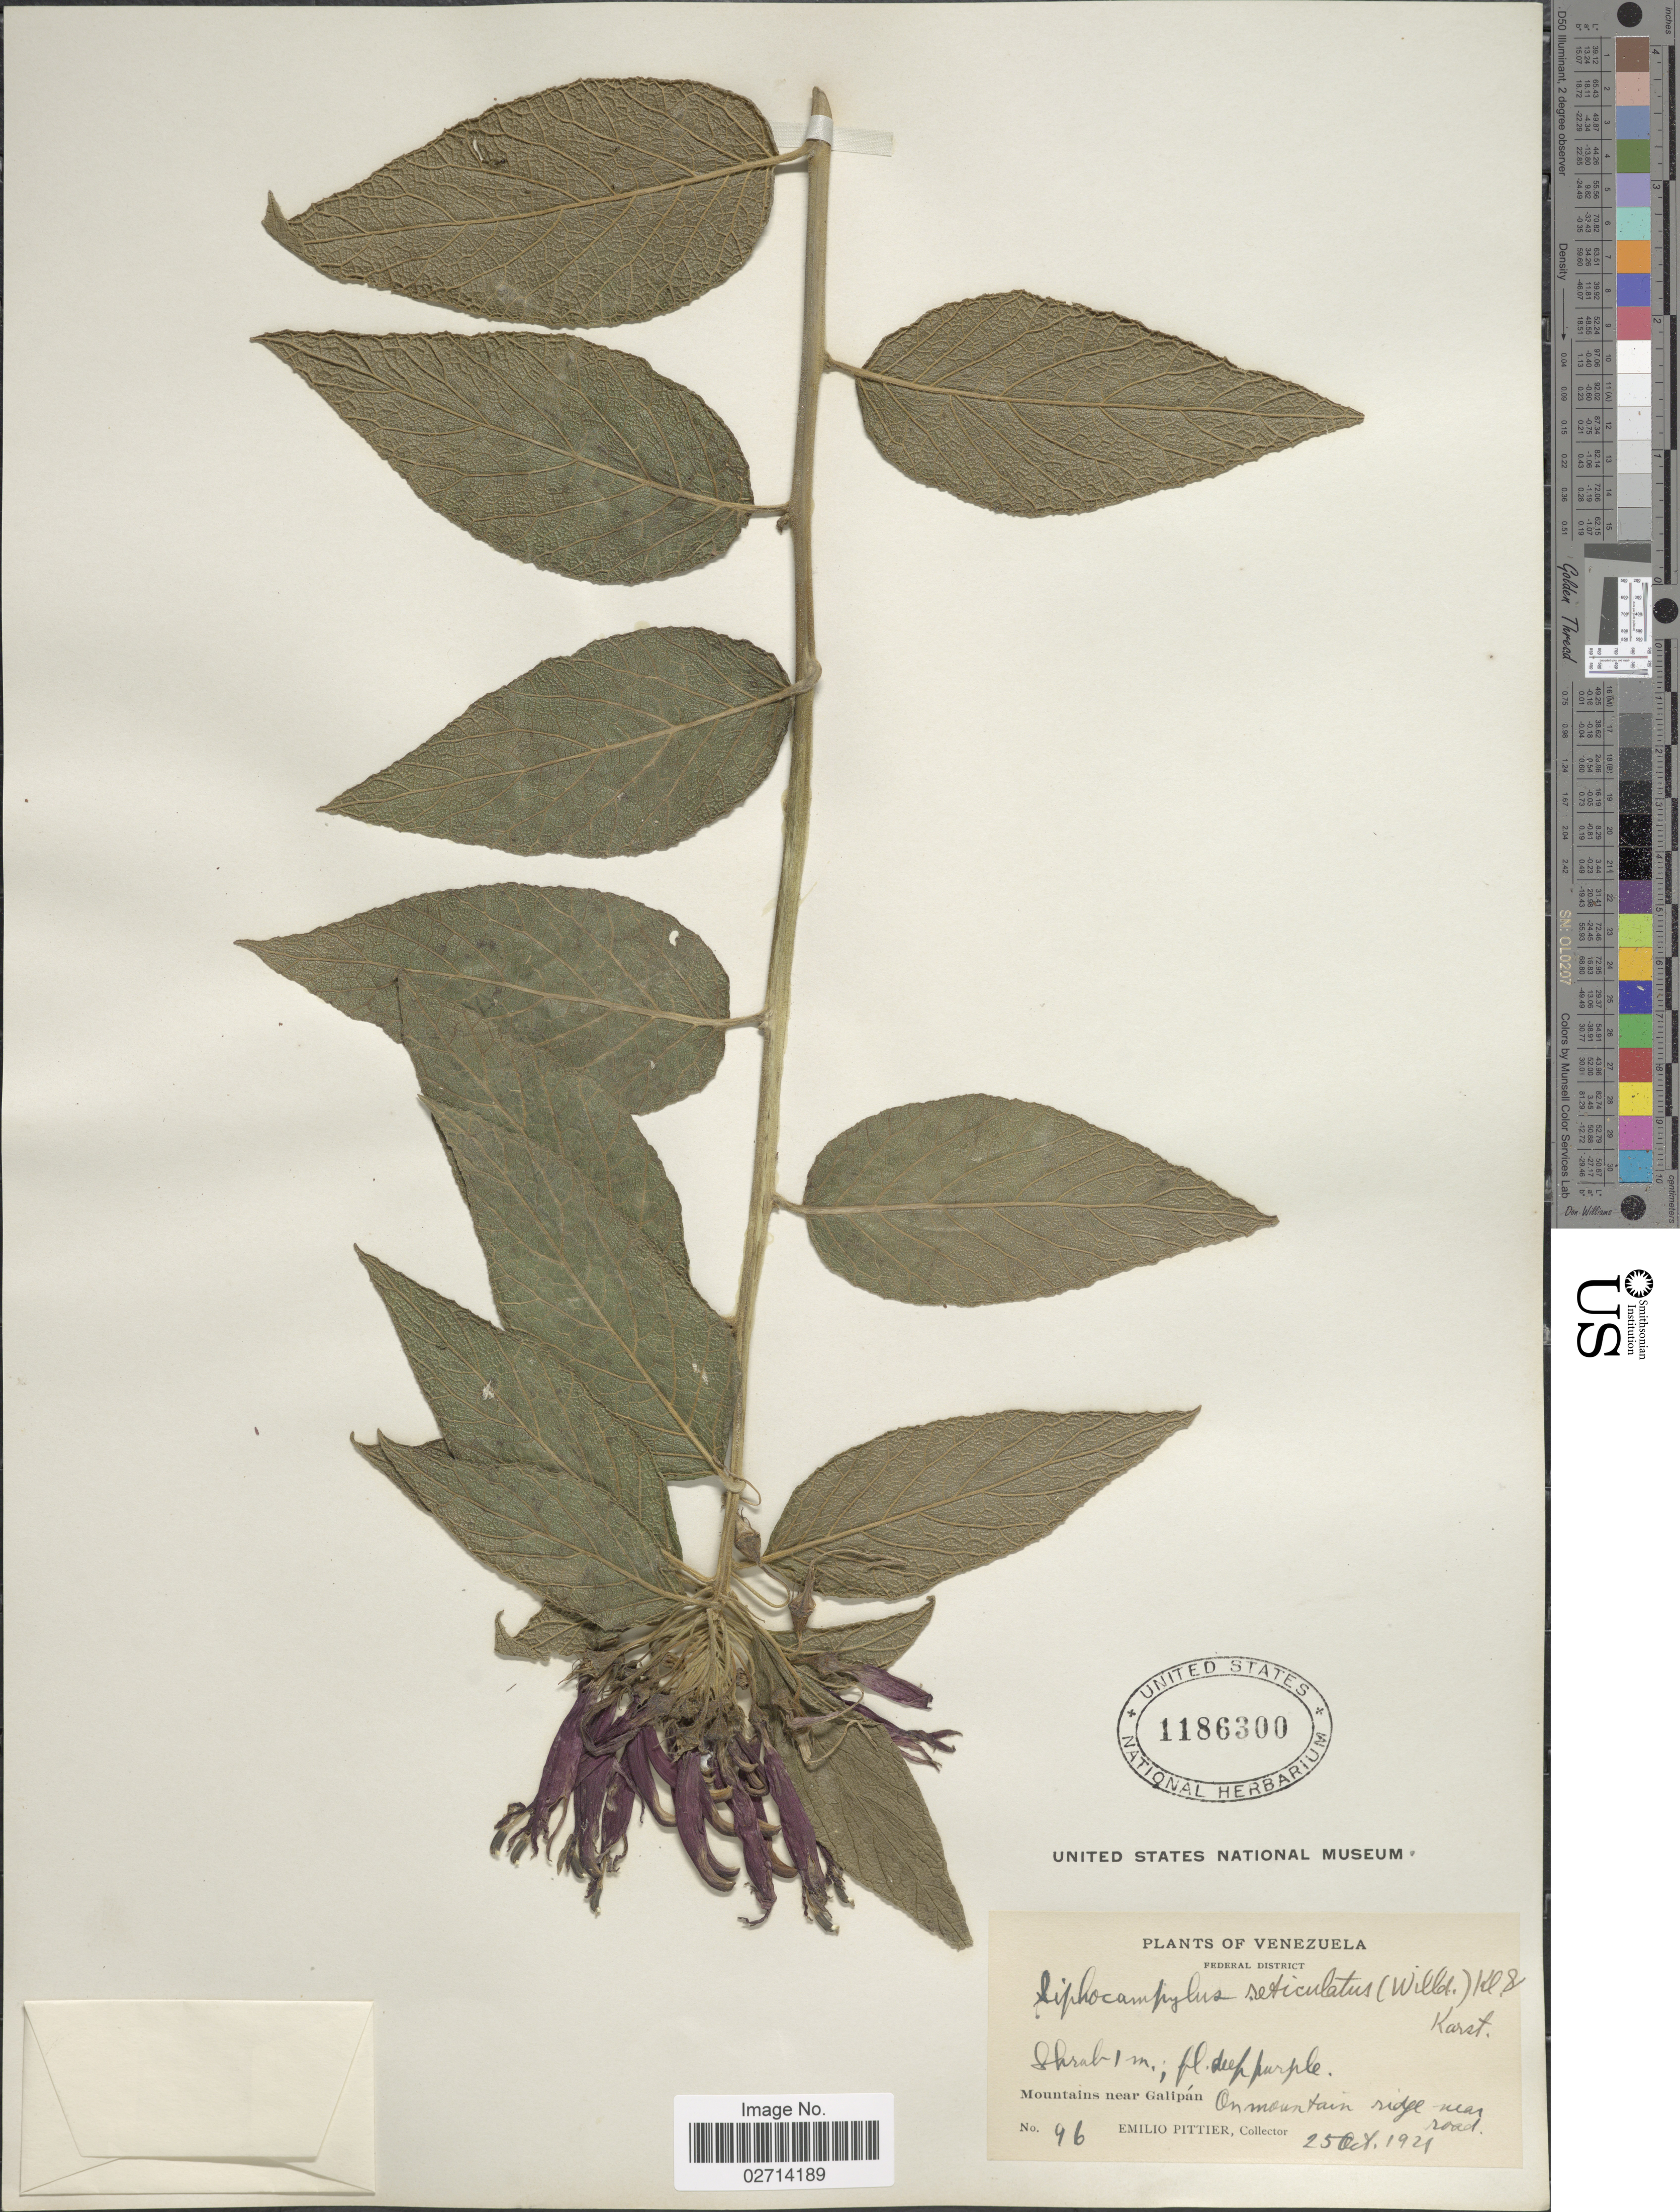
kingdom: Plantae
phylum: Tracheophyta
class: Magnoliopsida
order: Asterales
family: Campanulaceae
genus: Siphocampylus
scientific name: Siphocampylus reticulatus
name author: (Willd. ex Schult. & Roem.) Klotzsch & H. Karst. ex Vatke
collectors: H. F. Pittier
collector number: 96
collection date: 1921-10-25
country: Venezuela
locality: Federal District, Mountains near Galipan, on mountain ridge near road.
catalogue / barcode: US 1186300